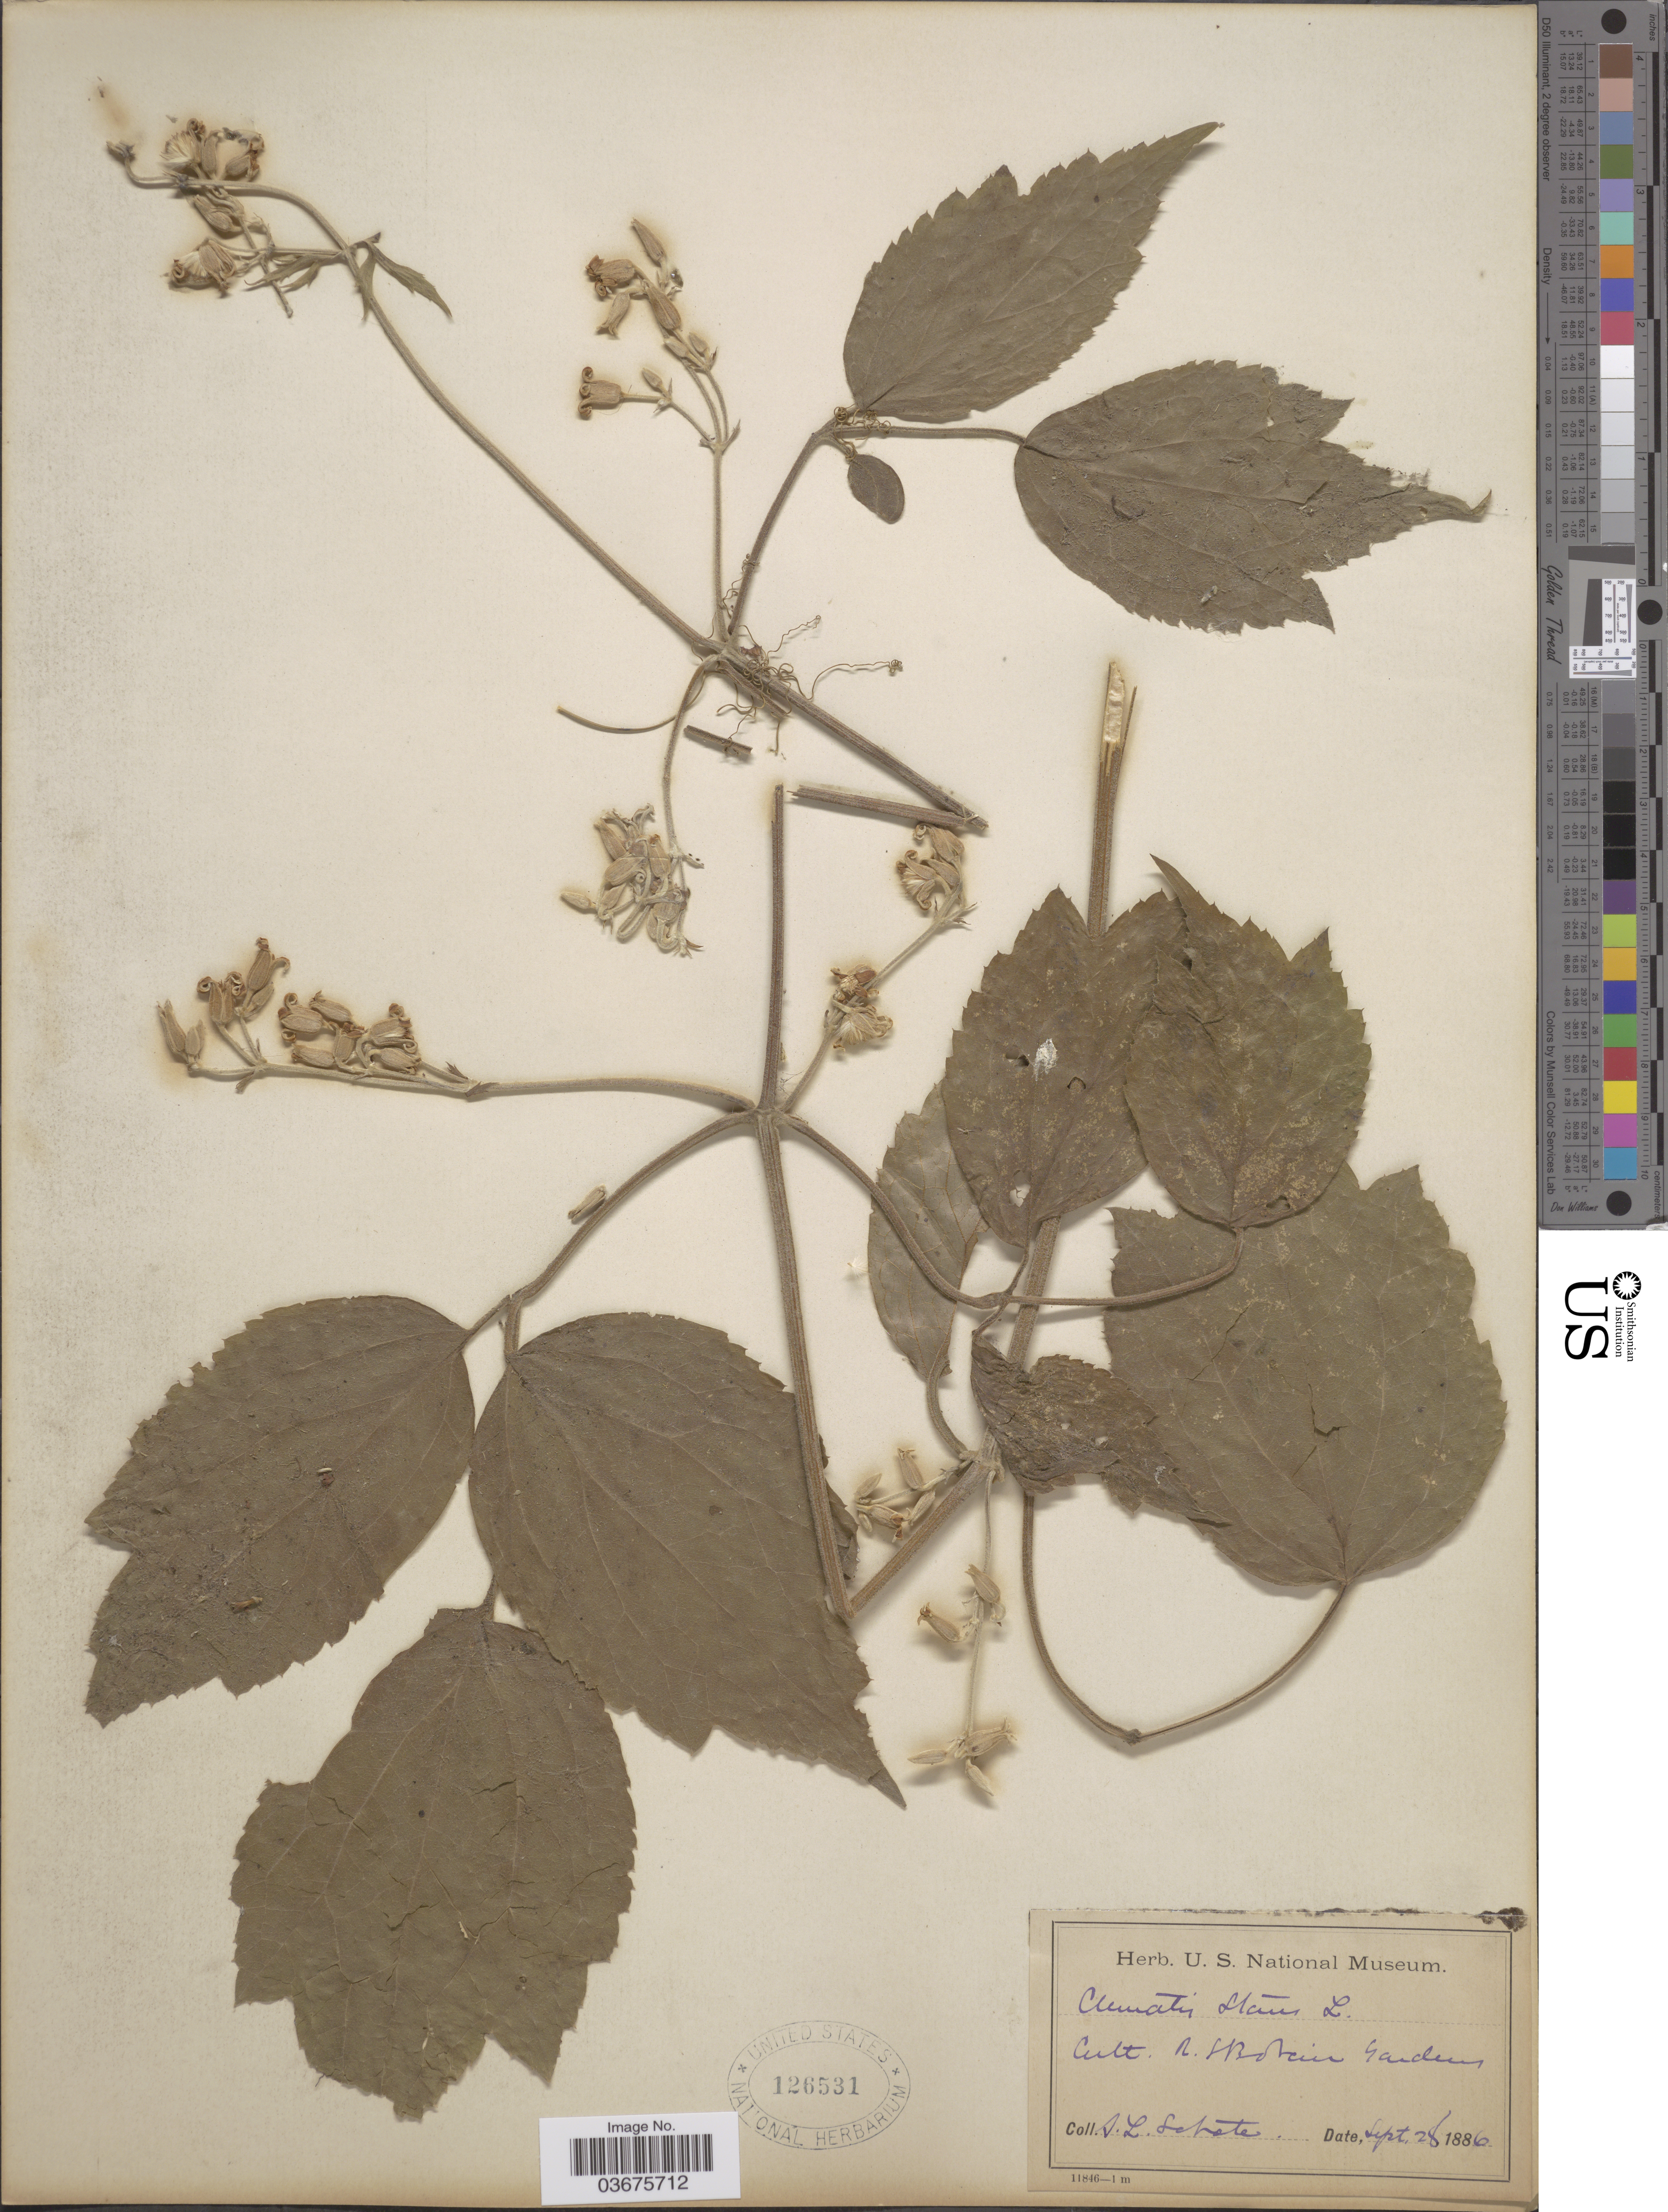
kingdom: Plantae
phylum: Tracheophyta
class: Magnoliopsida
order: Ranunculales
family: Ranunculaceae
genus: Clematis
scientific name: Clematis stans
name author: Siebold & Zucc.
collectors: A. Schote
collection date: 1886-09-28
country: United States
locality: N.S. Botanic Gardens.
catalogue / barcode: US 126531